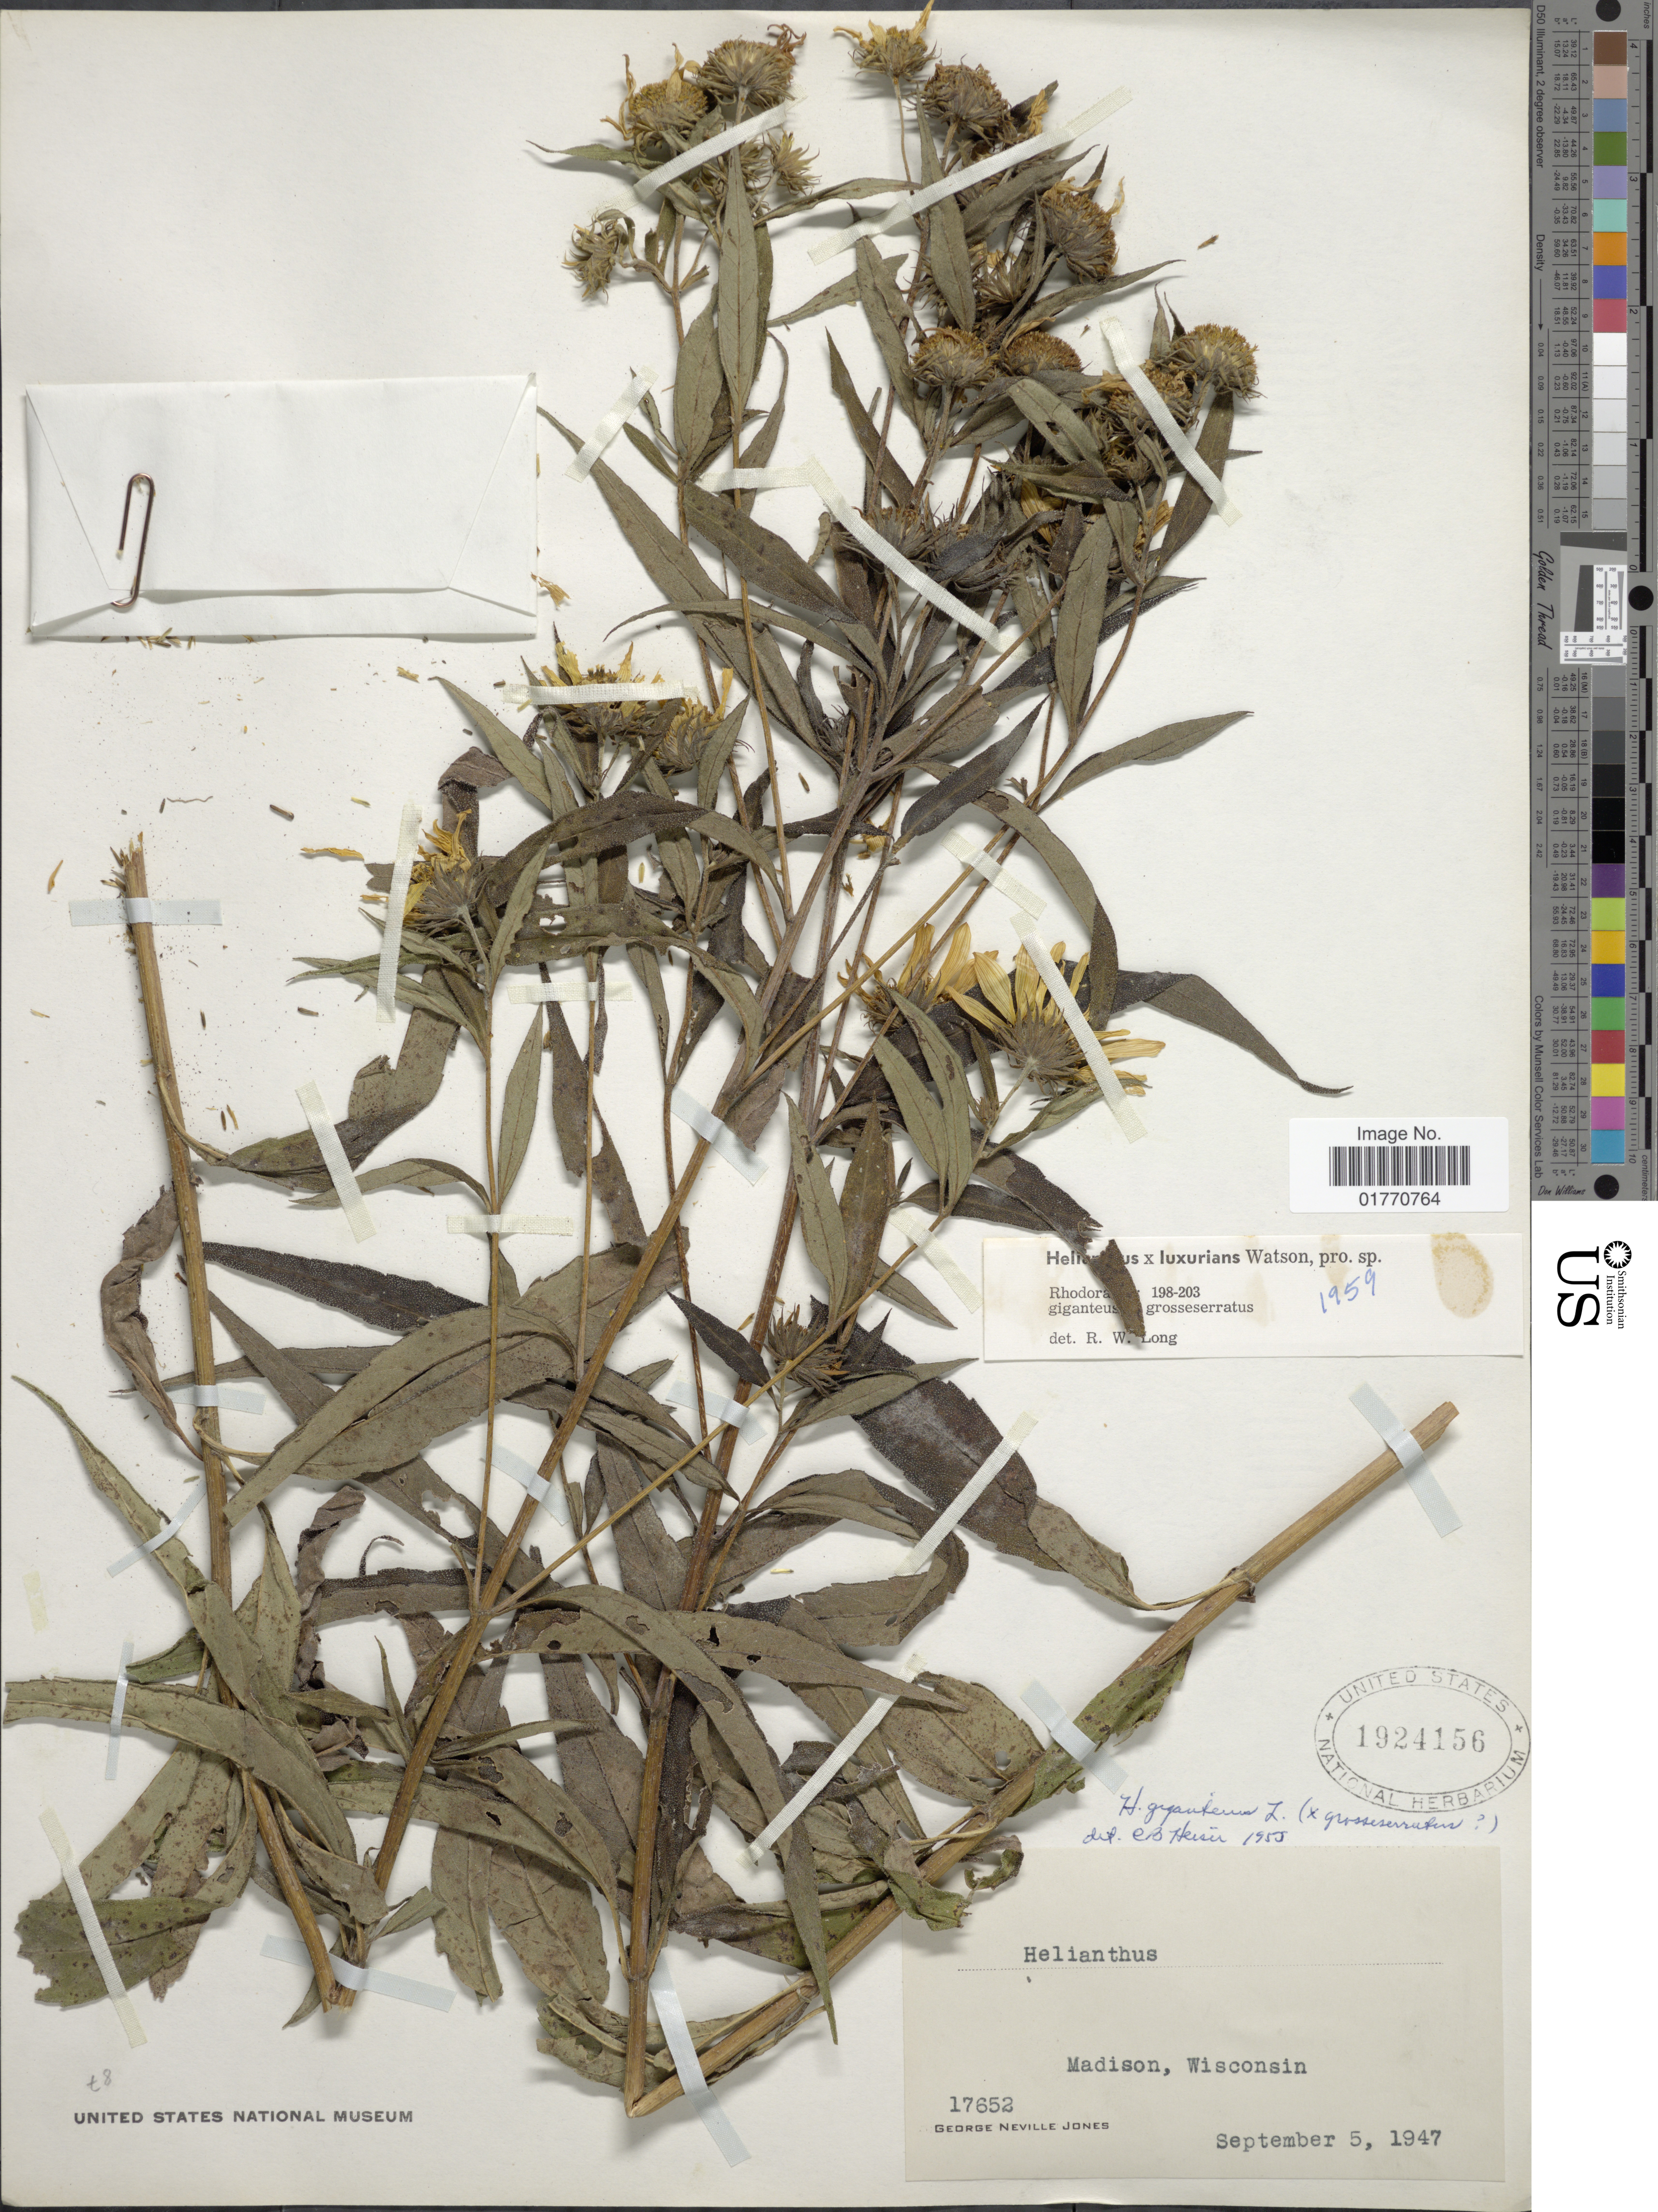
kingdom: Plantae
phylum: Tracheophyta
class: Magnoliopsida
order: Asterales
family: Asteraceae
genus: Helianthus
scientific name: Helianthus x luxurians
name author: Watson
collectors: G. N. Jones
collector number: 17652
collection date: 1947-09-05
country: United States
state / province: Wisconsin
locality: Madison.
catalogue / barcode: US 1924156